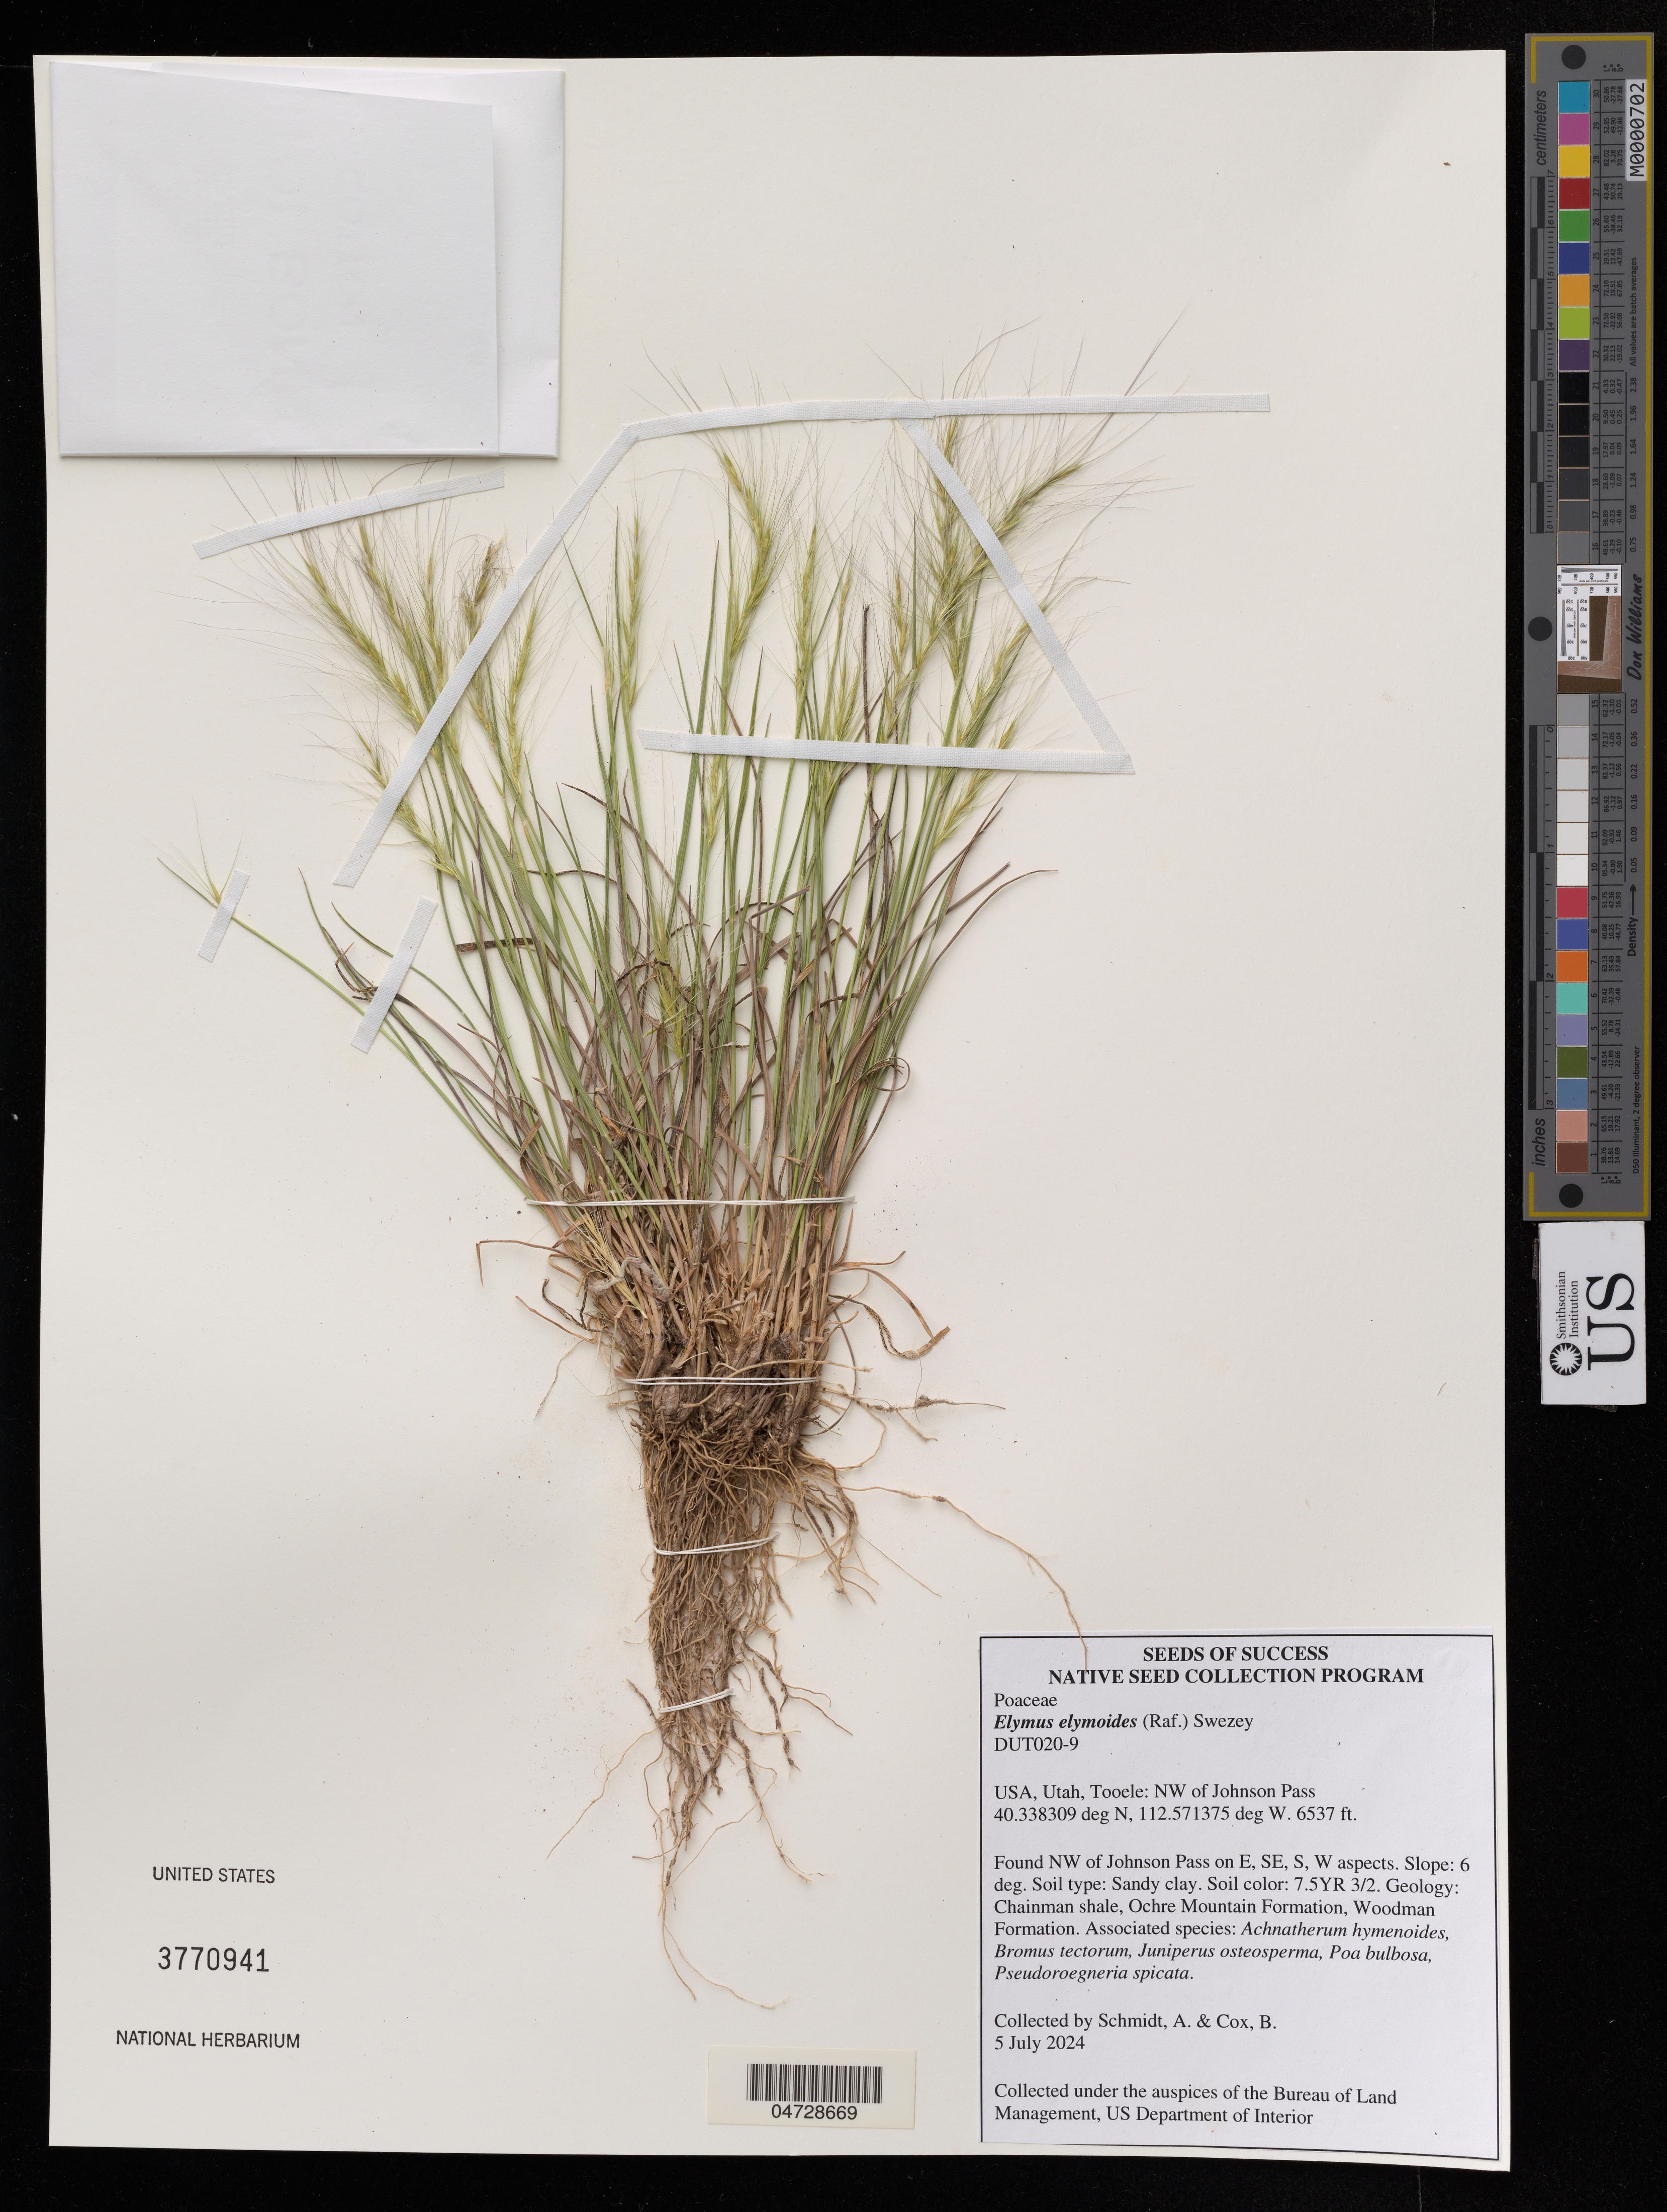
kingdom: Plantae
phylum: Tracheophyta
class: Liliopsida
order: Poales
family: Poaceae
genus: Elymus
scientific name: Elymus elymoides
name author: (Raf.) Swezey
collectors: A. Schmidt & B. Cox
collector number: DUT020-9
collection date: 2024-07-05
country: United States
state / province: Utah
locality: Tooele: NW of Johnson Pass.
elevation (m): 1992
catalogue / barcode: US 3770941